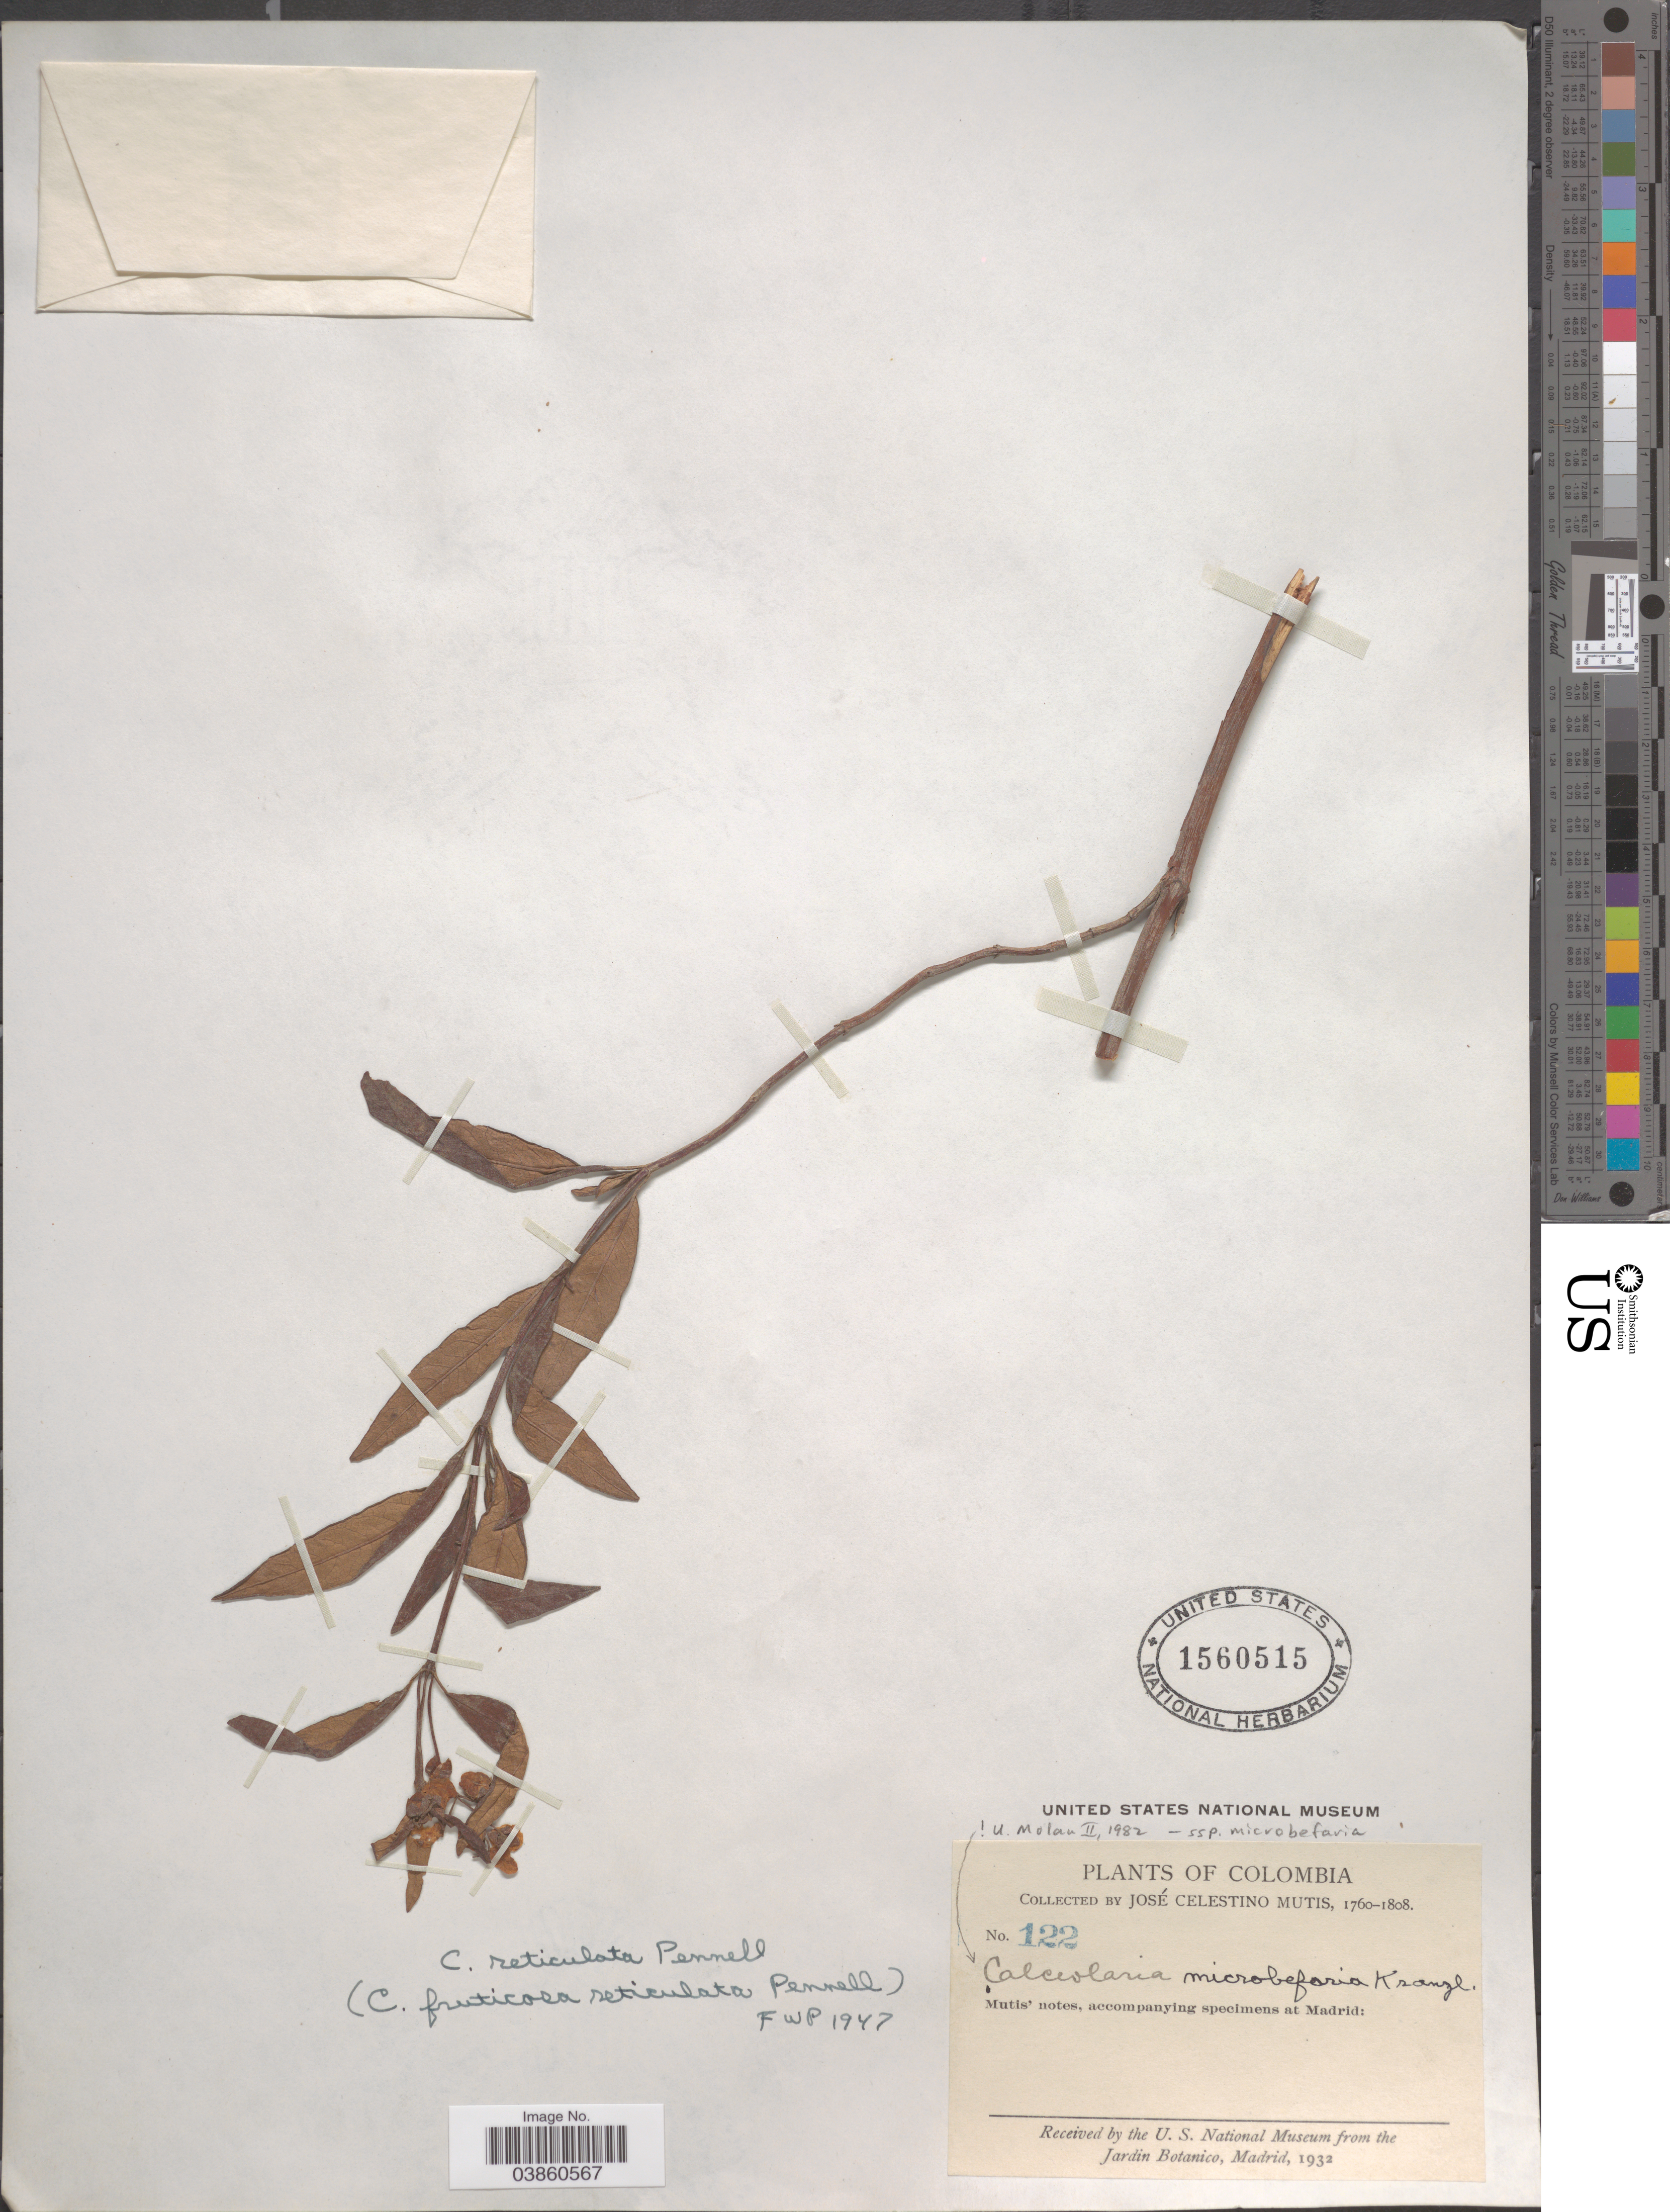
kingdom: Plantae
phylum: Tracheophyta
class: Magnoliopsida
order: Lamiales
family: Calceolariaceae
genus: Calceolaria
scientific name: Calceolaria microbefaria subsp. microbefaria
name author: Kränzl.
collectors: J. C. B. Mutis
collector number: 122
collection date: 1760/1808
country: Colombia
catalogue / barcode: US 1560515